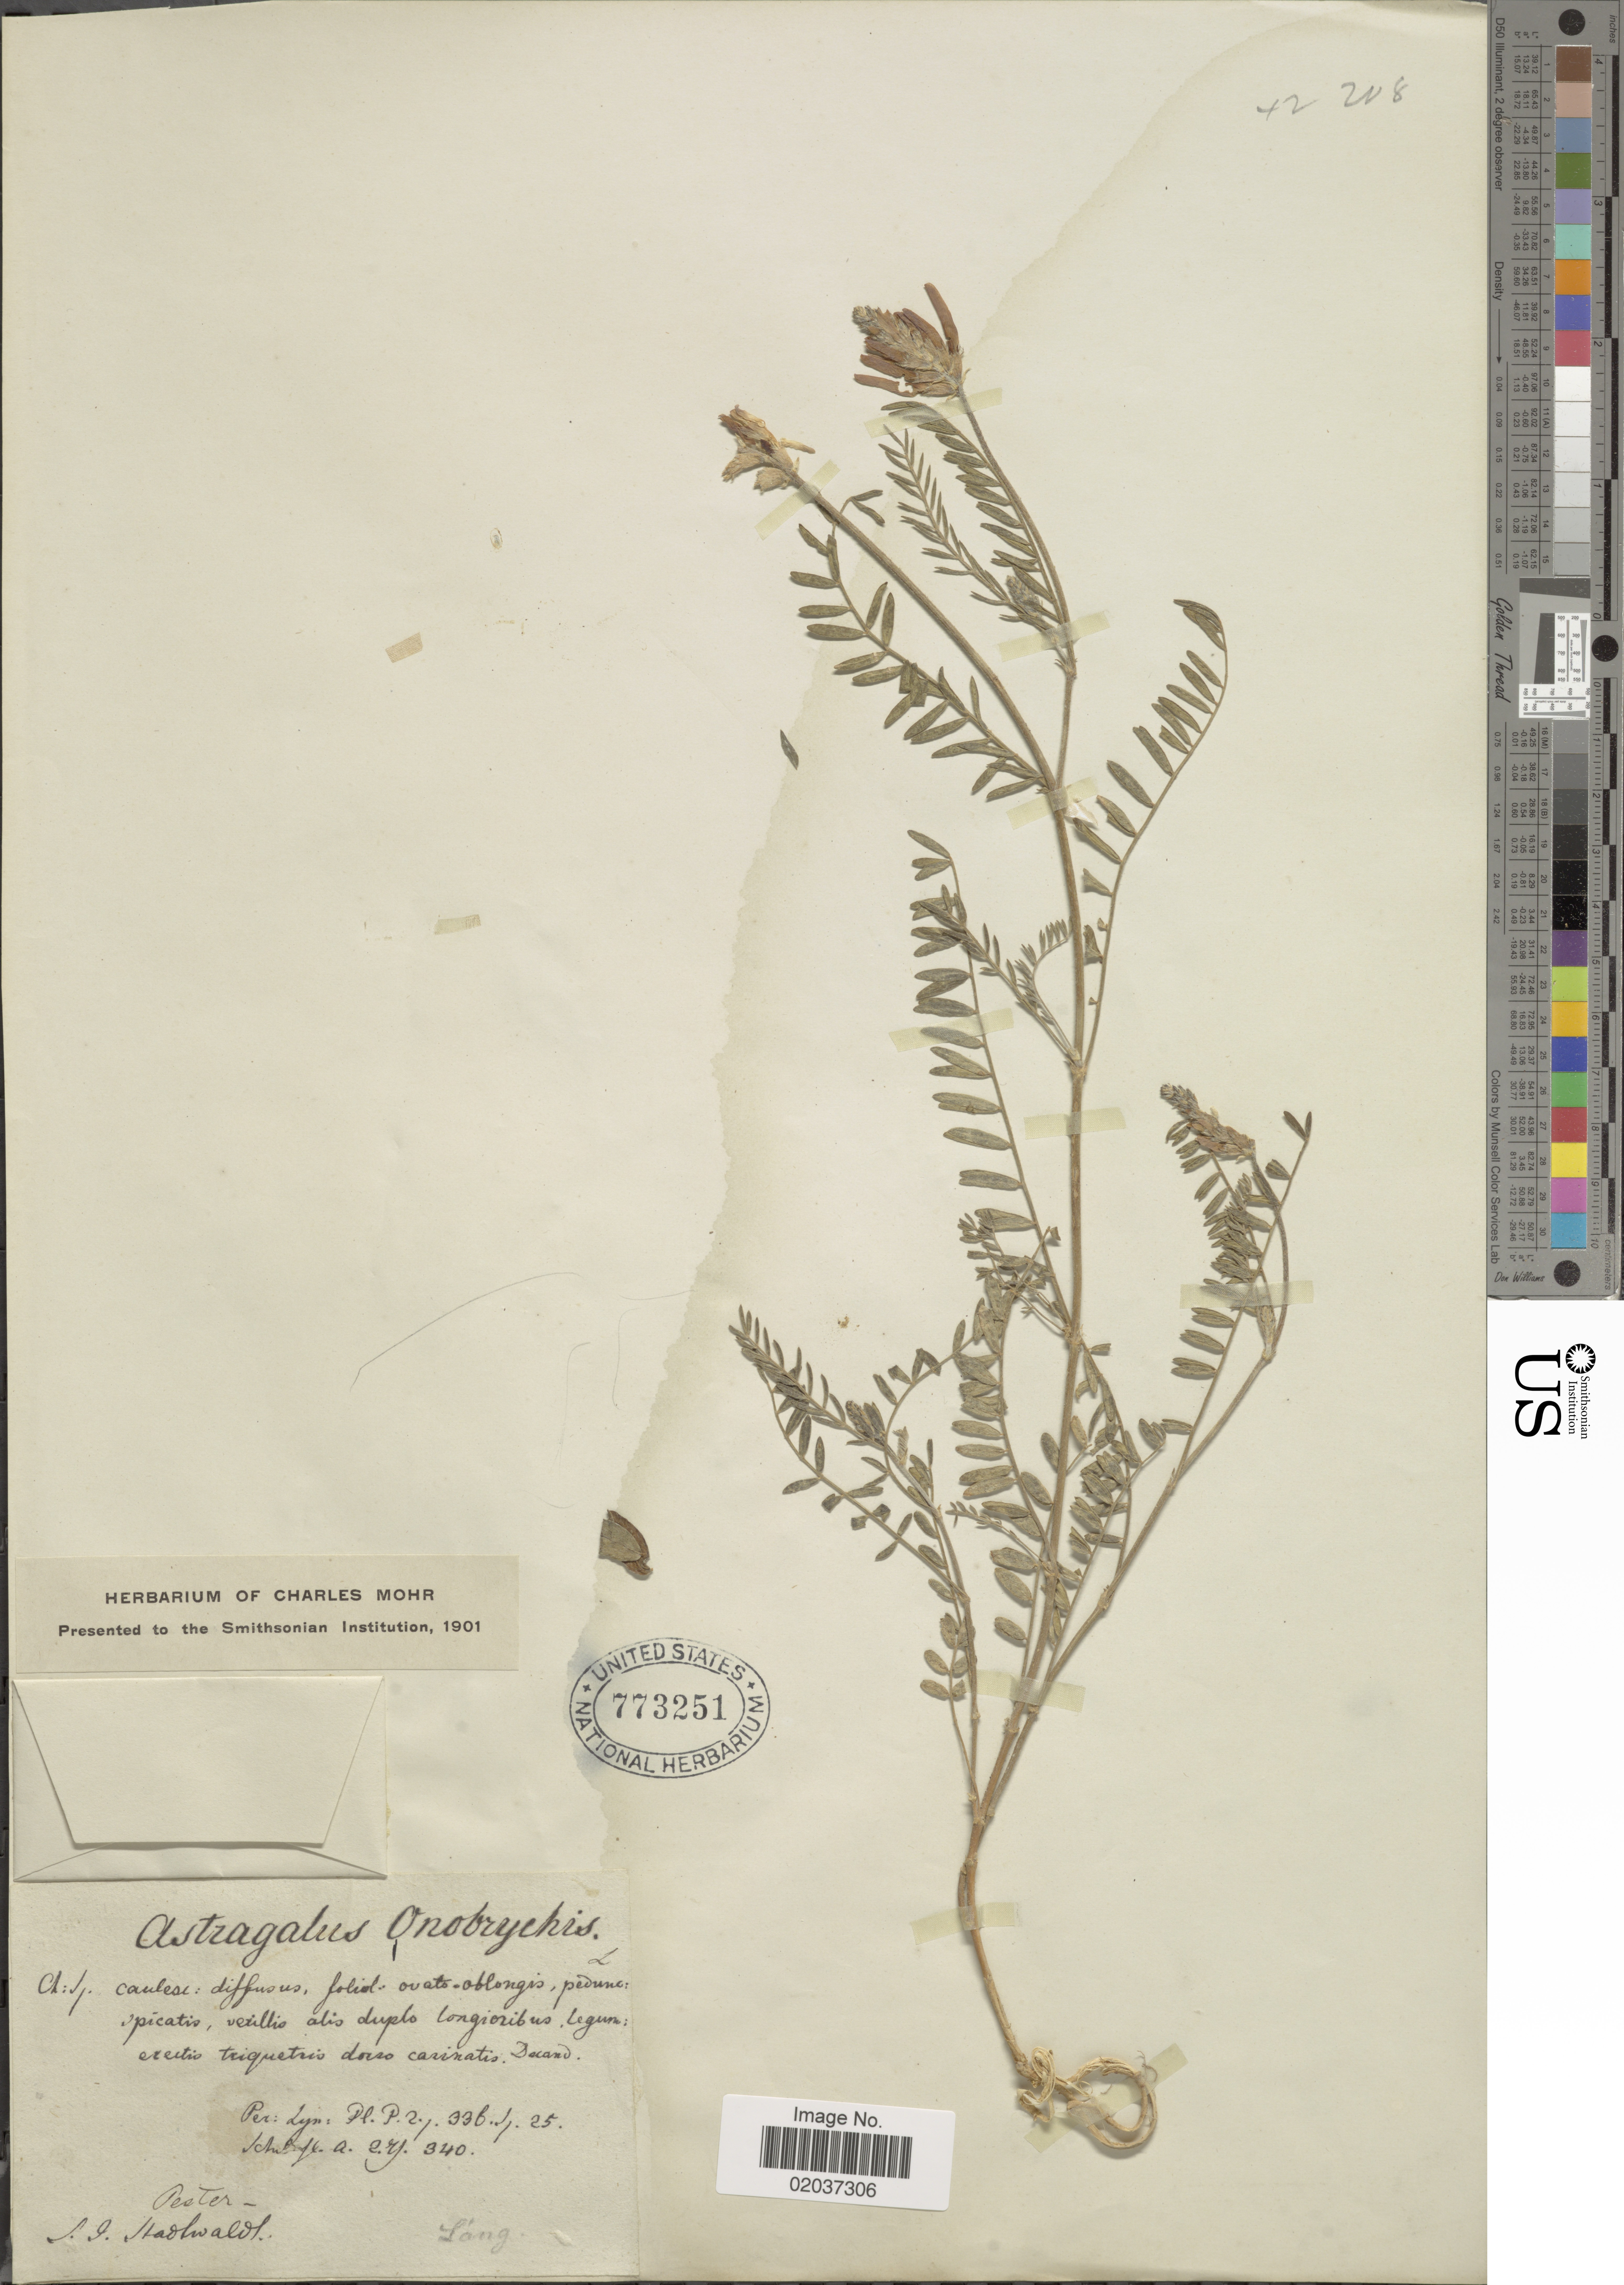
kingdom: Plantae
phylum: Tracheophyta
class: Magnoliopsida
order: Fabales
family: Fabaceae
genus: Astragalus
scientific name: Astragalus onobrychis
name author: L.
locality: Pester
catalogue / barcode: US 773251